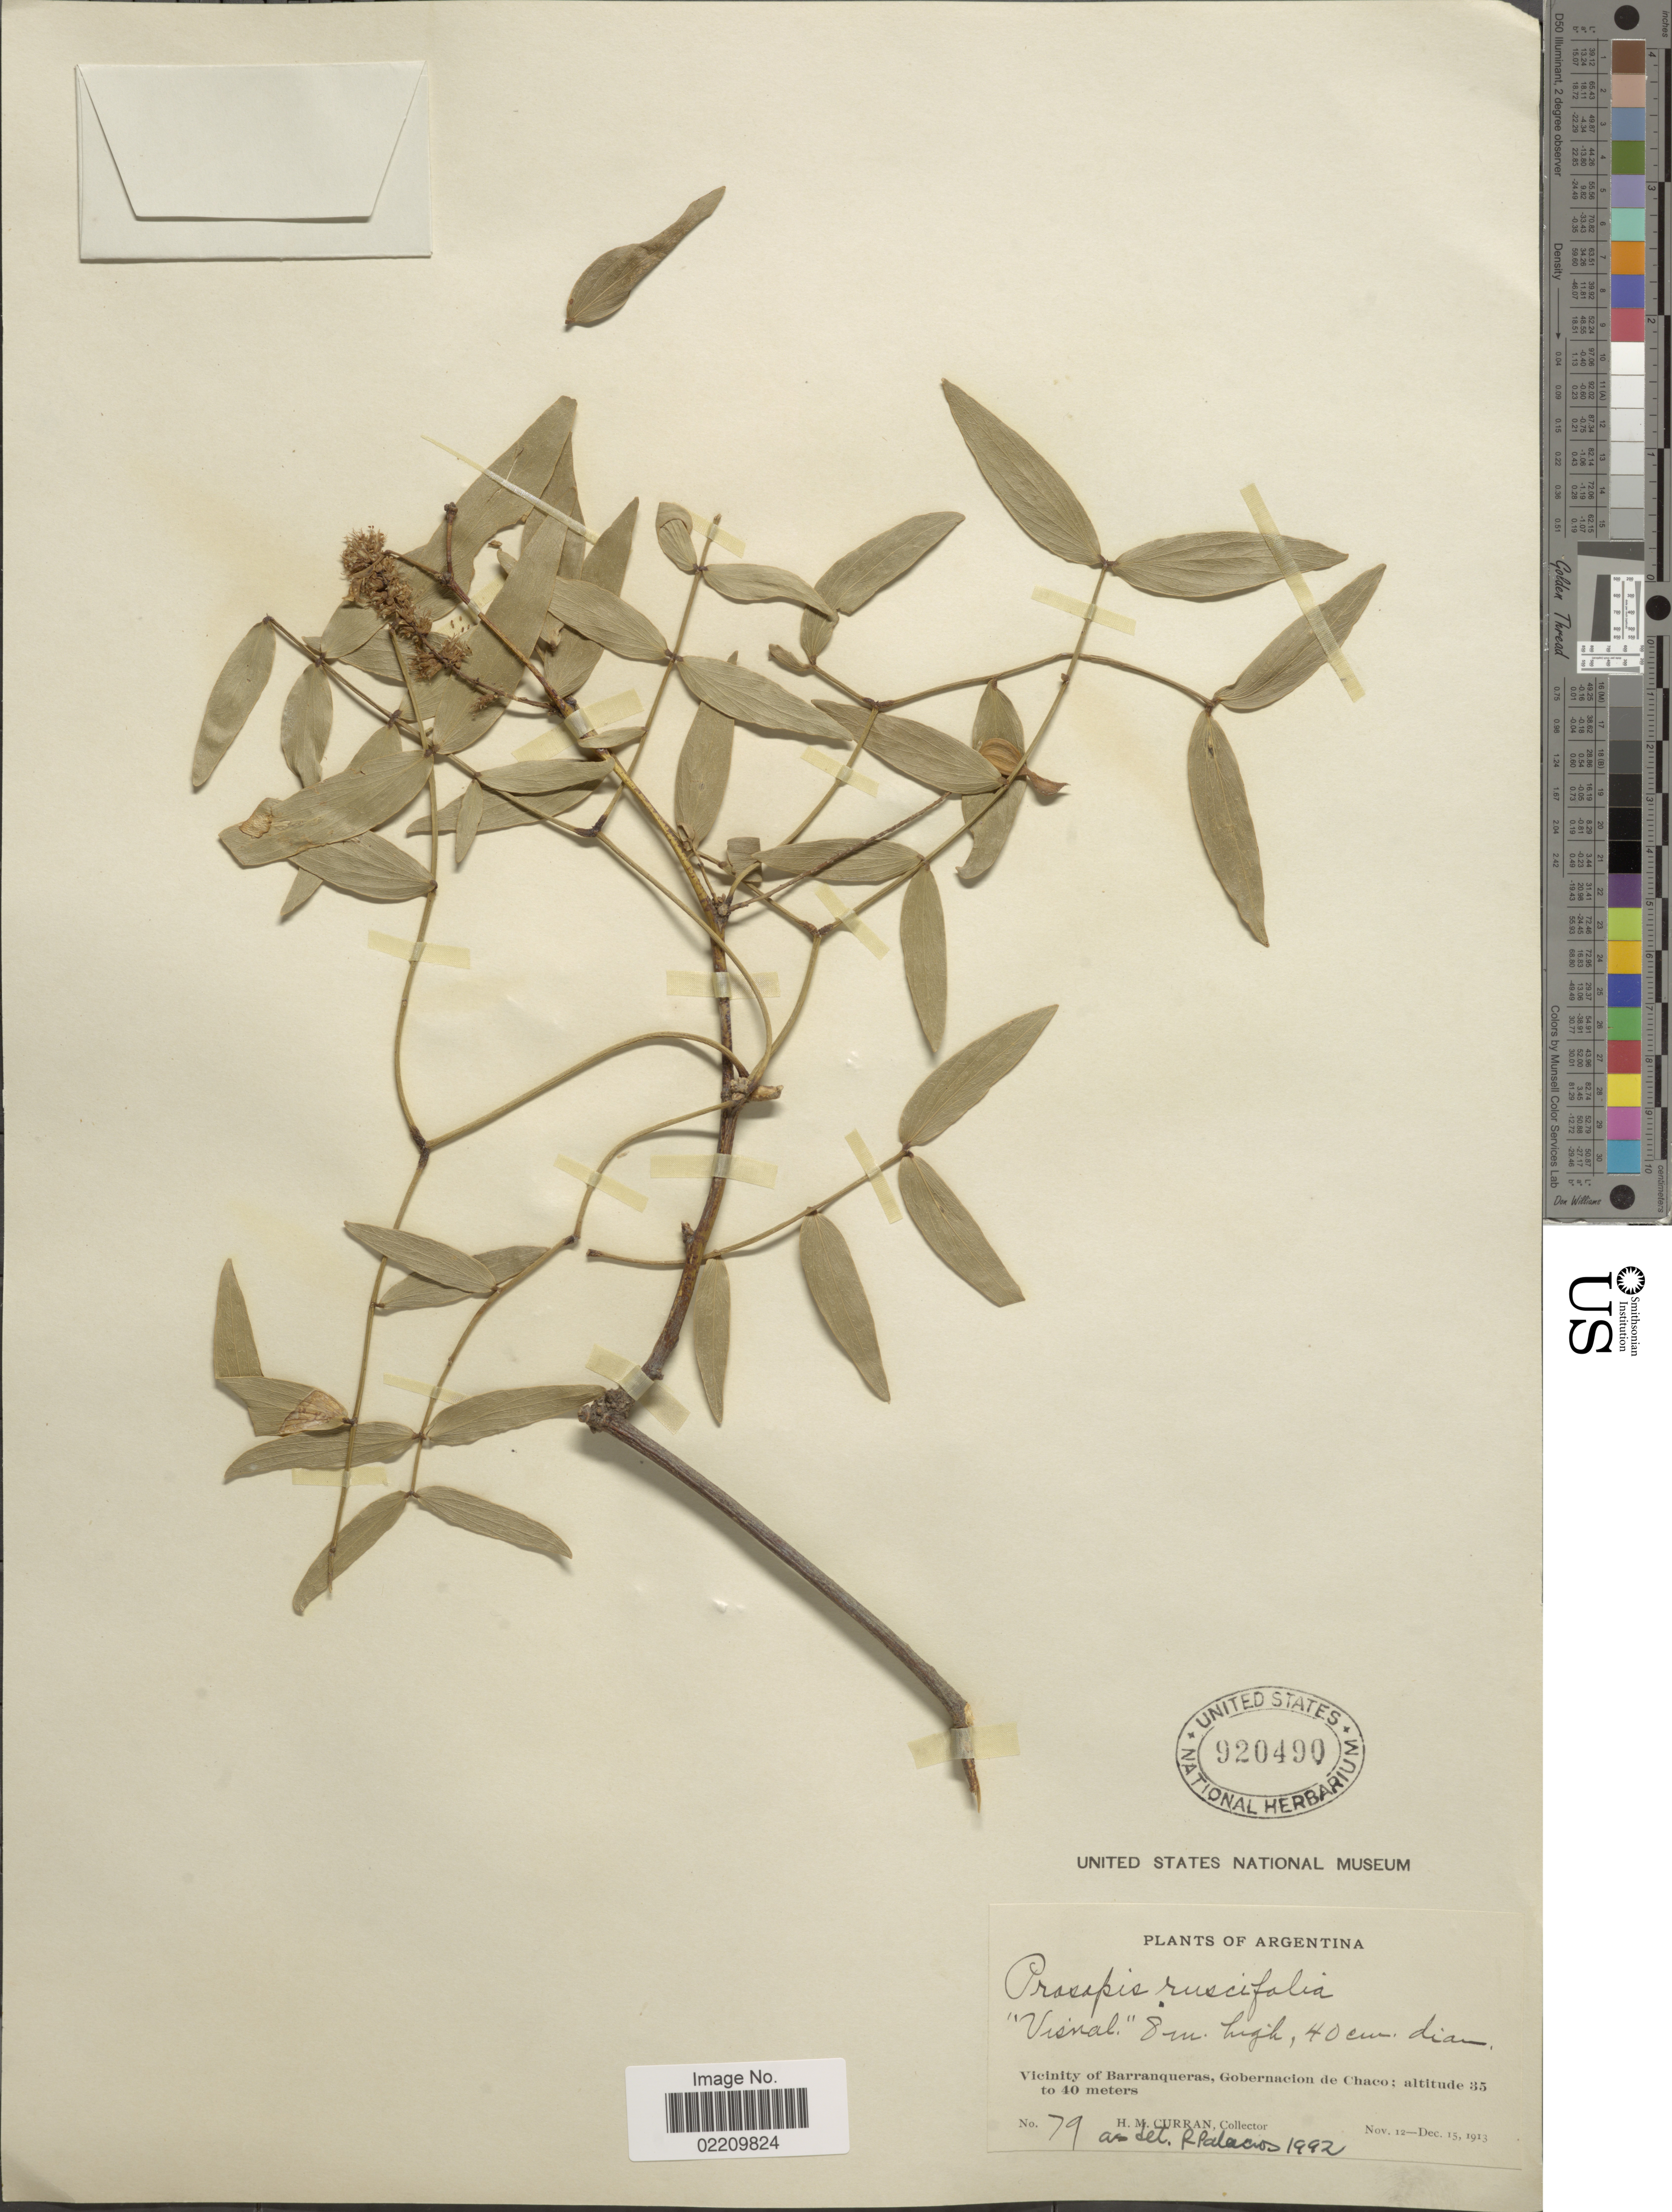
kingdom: Plantae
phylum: Tracheophyta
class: Magnoliopsida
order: Fabales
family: Fabaceae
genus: Neltuma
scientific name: Neltuma ruscifolia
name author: (Griseb.) C. E. Hughes & G.P. Lewis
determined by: Strong, Mark T., (BOT), Smithsonian Institution - National Museum of Natural History (UNITED STATES)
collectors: H. M. Curran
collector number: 79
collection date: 1913-11-12/1913-12-15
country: Argentina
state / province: Chaco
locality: Vicinity of Barranqueras, Gobernacion de Chaco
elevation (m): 35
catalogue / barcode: US 920490